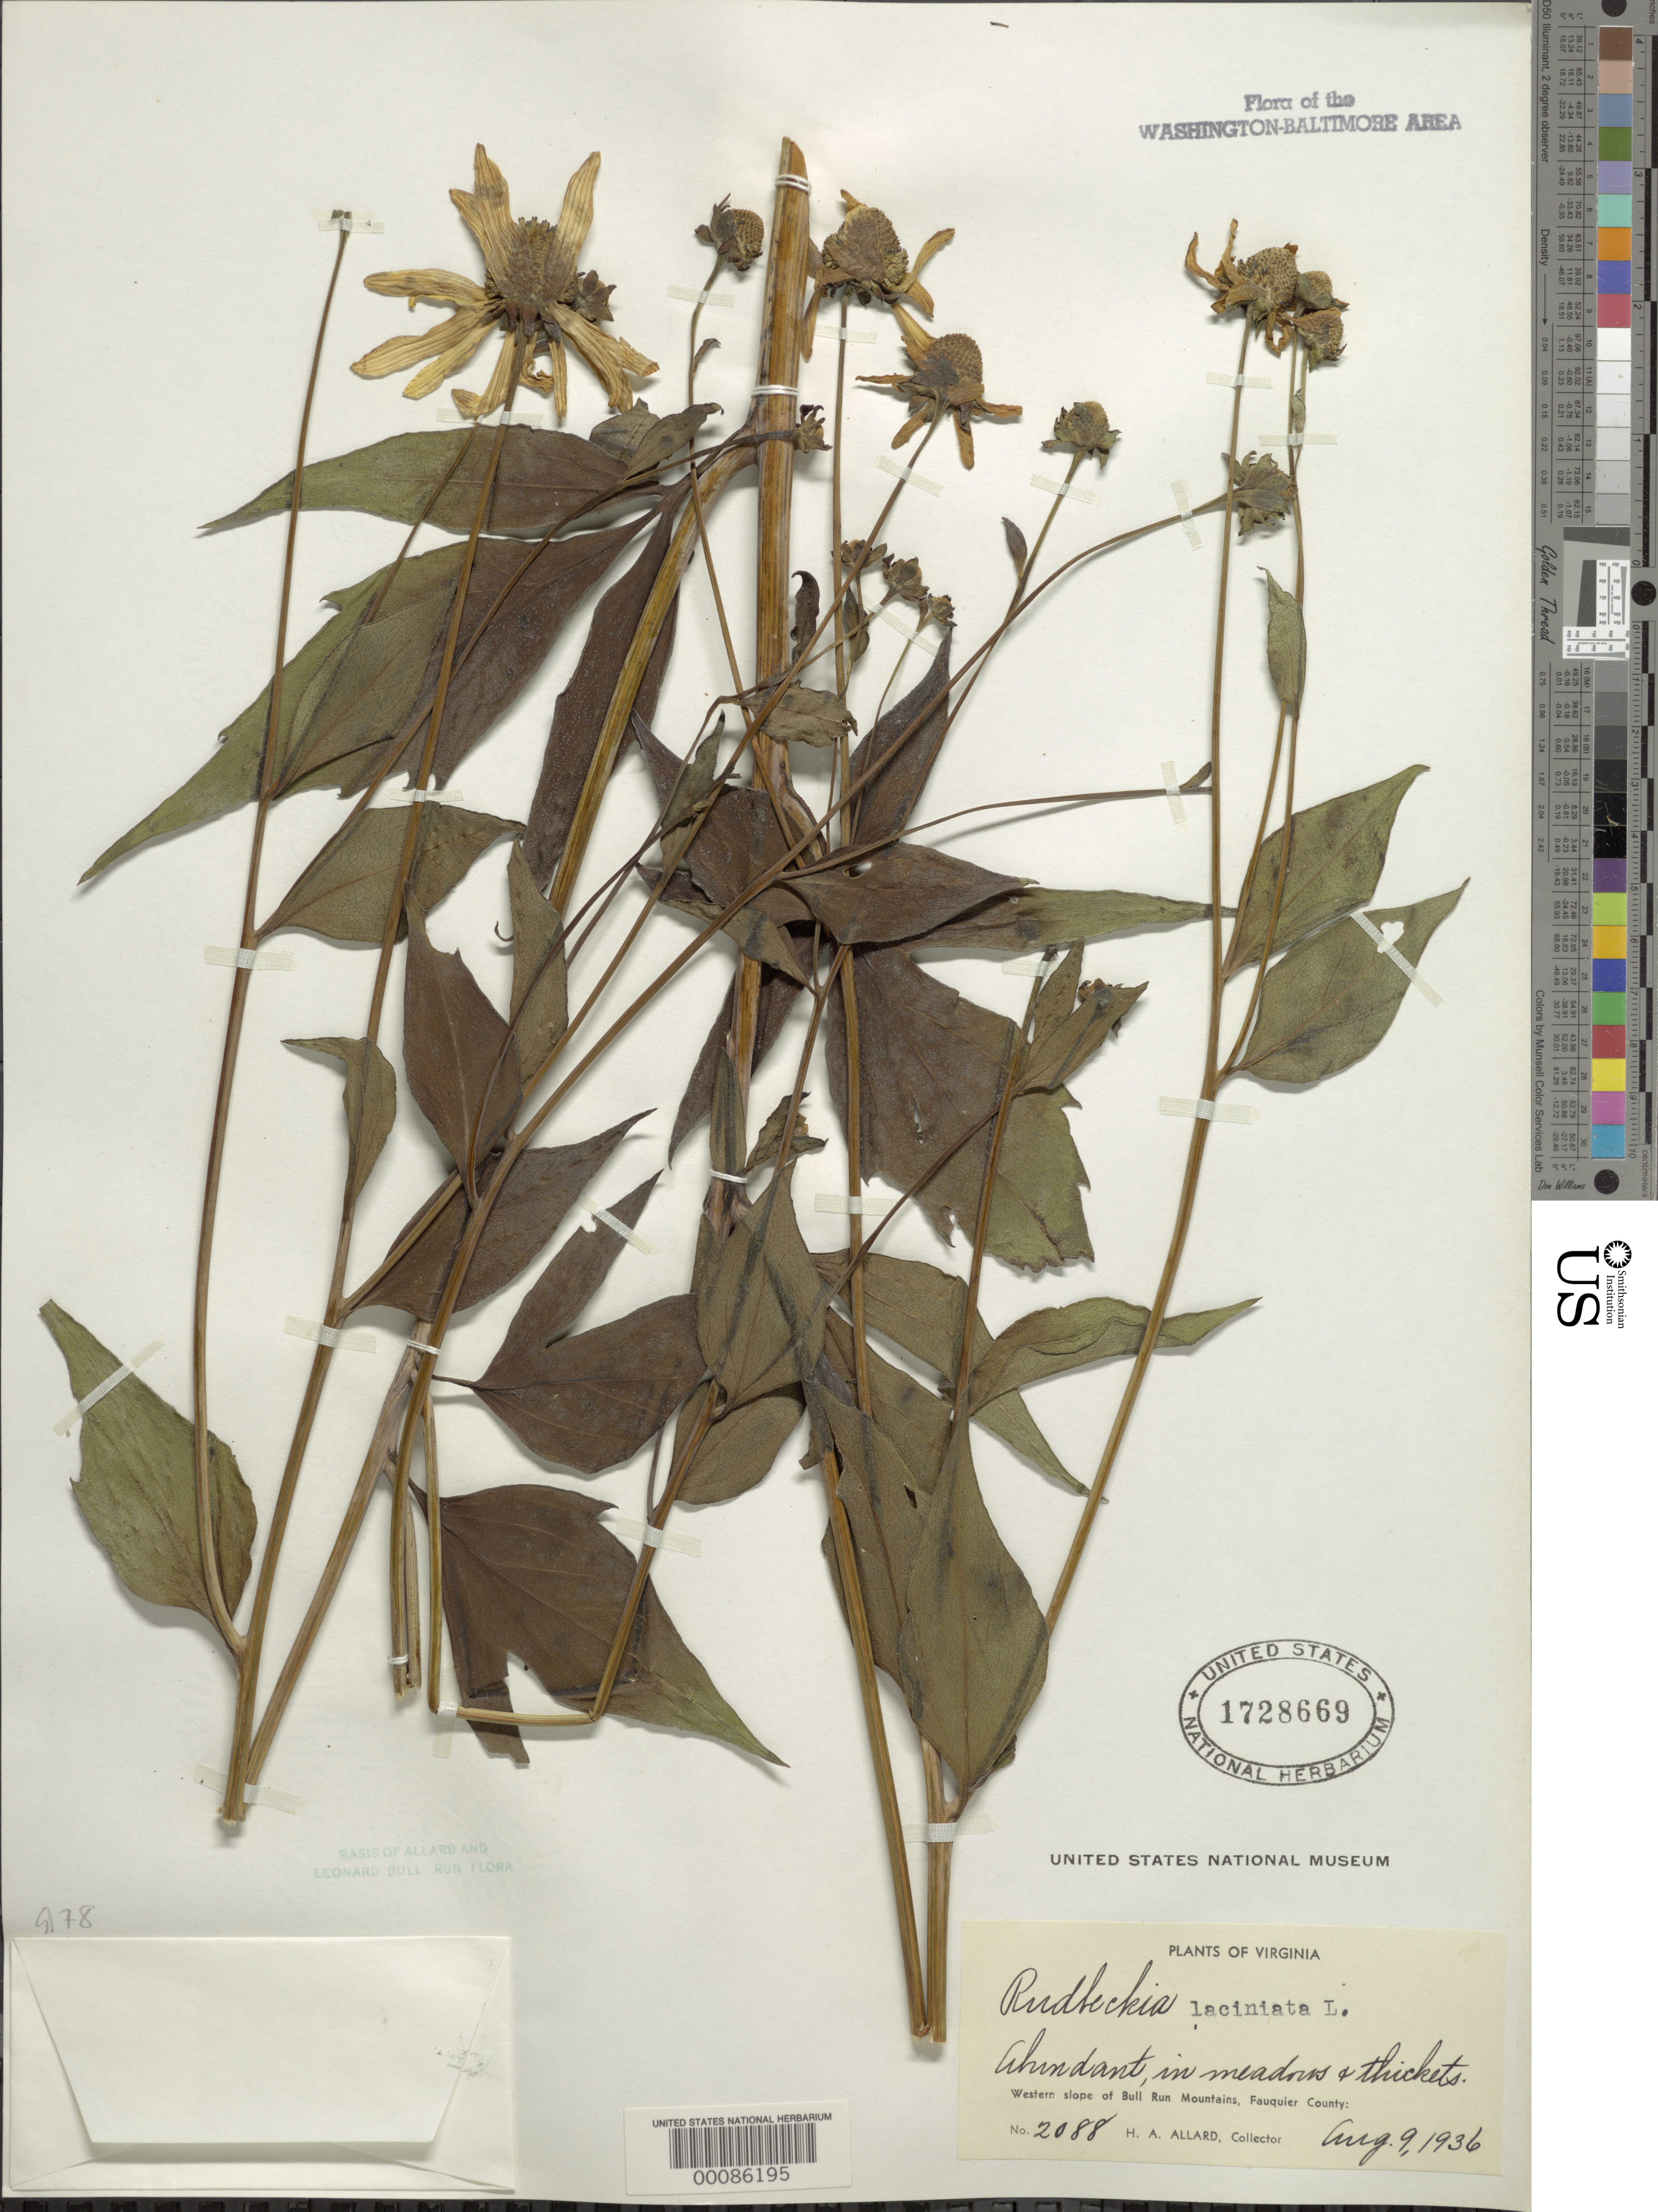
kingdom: Plantae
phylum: Tracheophyta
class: Magnoliopsida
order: Asterales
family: Asteraceae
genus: Rudbeckia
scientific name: Rudbeckia laciniata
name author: L.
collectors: H. A. Allard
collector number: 2088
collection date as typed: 09 Aug 1936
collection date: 1936-08-09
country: United States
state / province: Virginia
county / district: Fauquier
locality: Western slope of Bull Run Mountains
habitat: Meadows and thickets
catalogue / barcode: US 1728669